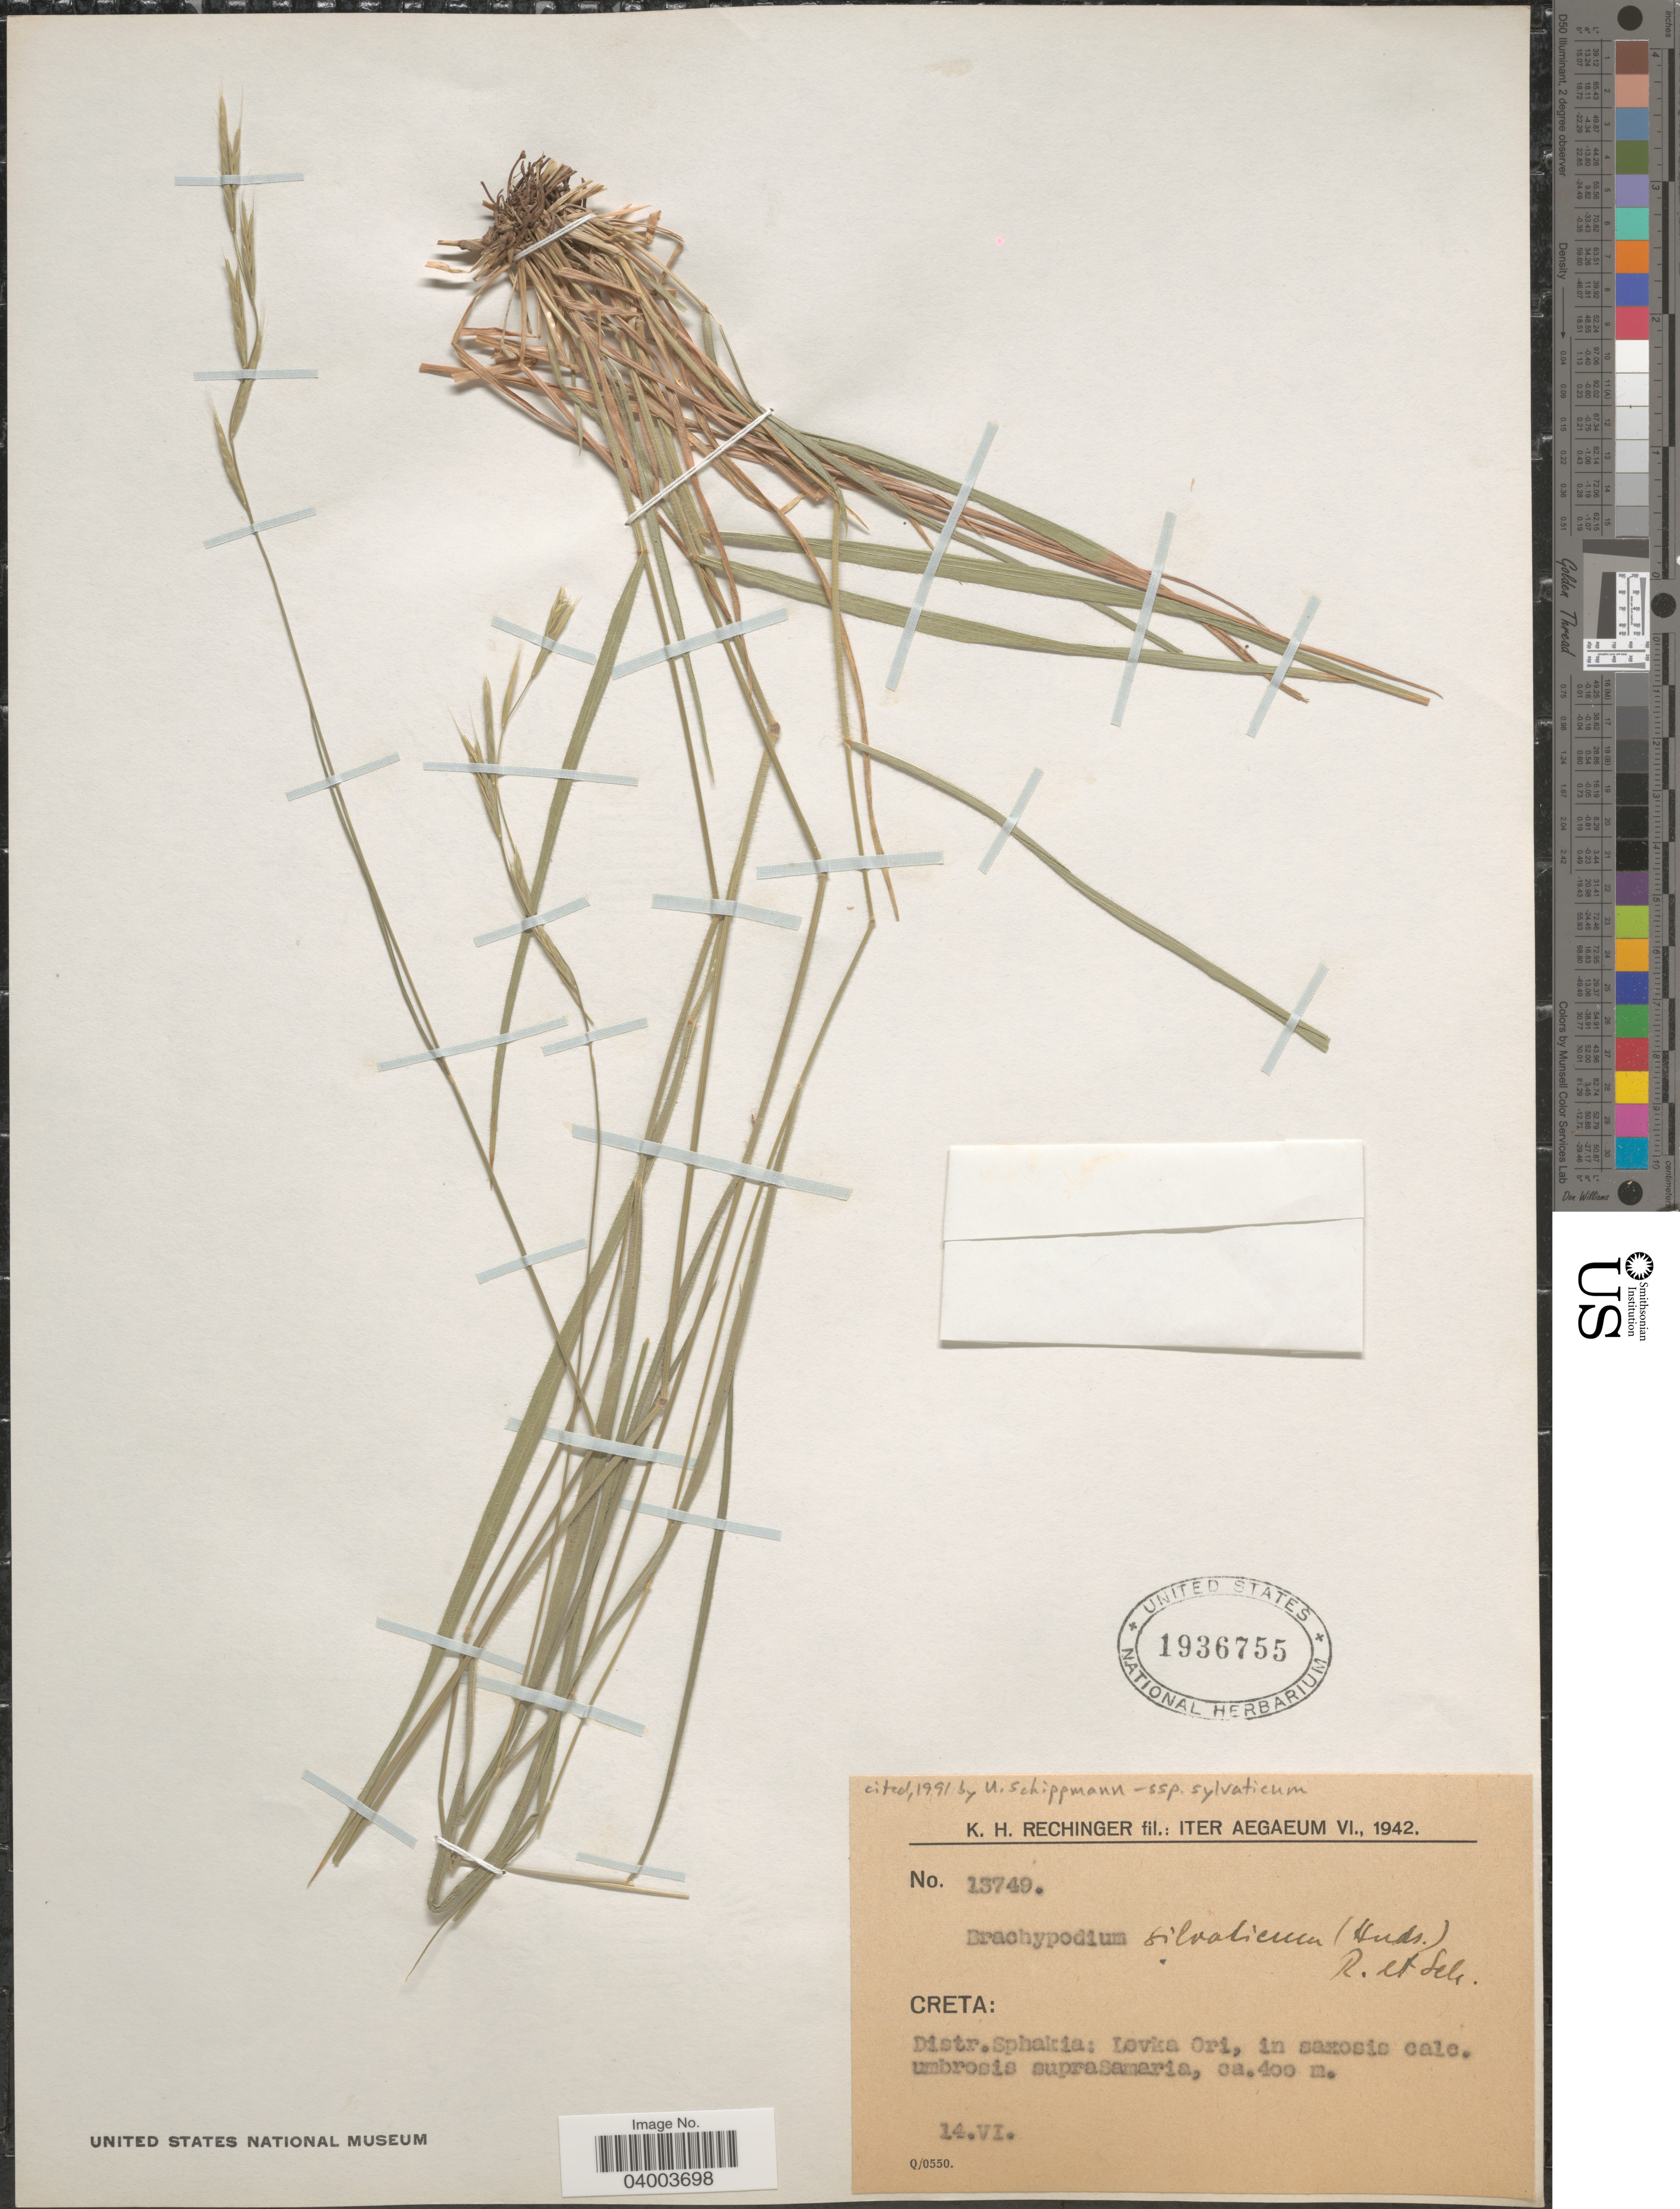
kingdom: Plantae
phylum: Tracheophyta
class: Liliopsida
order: Poales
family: Poaceae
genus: Brachypodium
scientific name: Brachypodium sylvaticum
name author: (Huds.) P. Beauv.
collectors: K. H. Rechinger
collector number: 13749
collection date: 1942-06-14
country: Greece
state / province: Crete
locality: Aegaeum. Creta: Distr. Sphakia: Levka Ori, in saxosis calc. umbrosis suprasamaria.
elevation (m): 400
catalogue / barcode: US 1936755